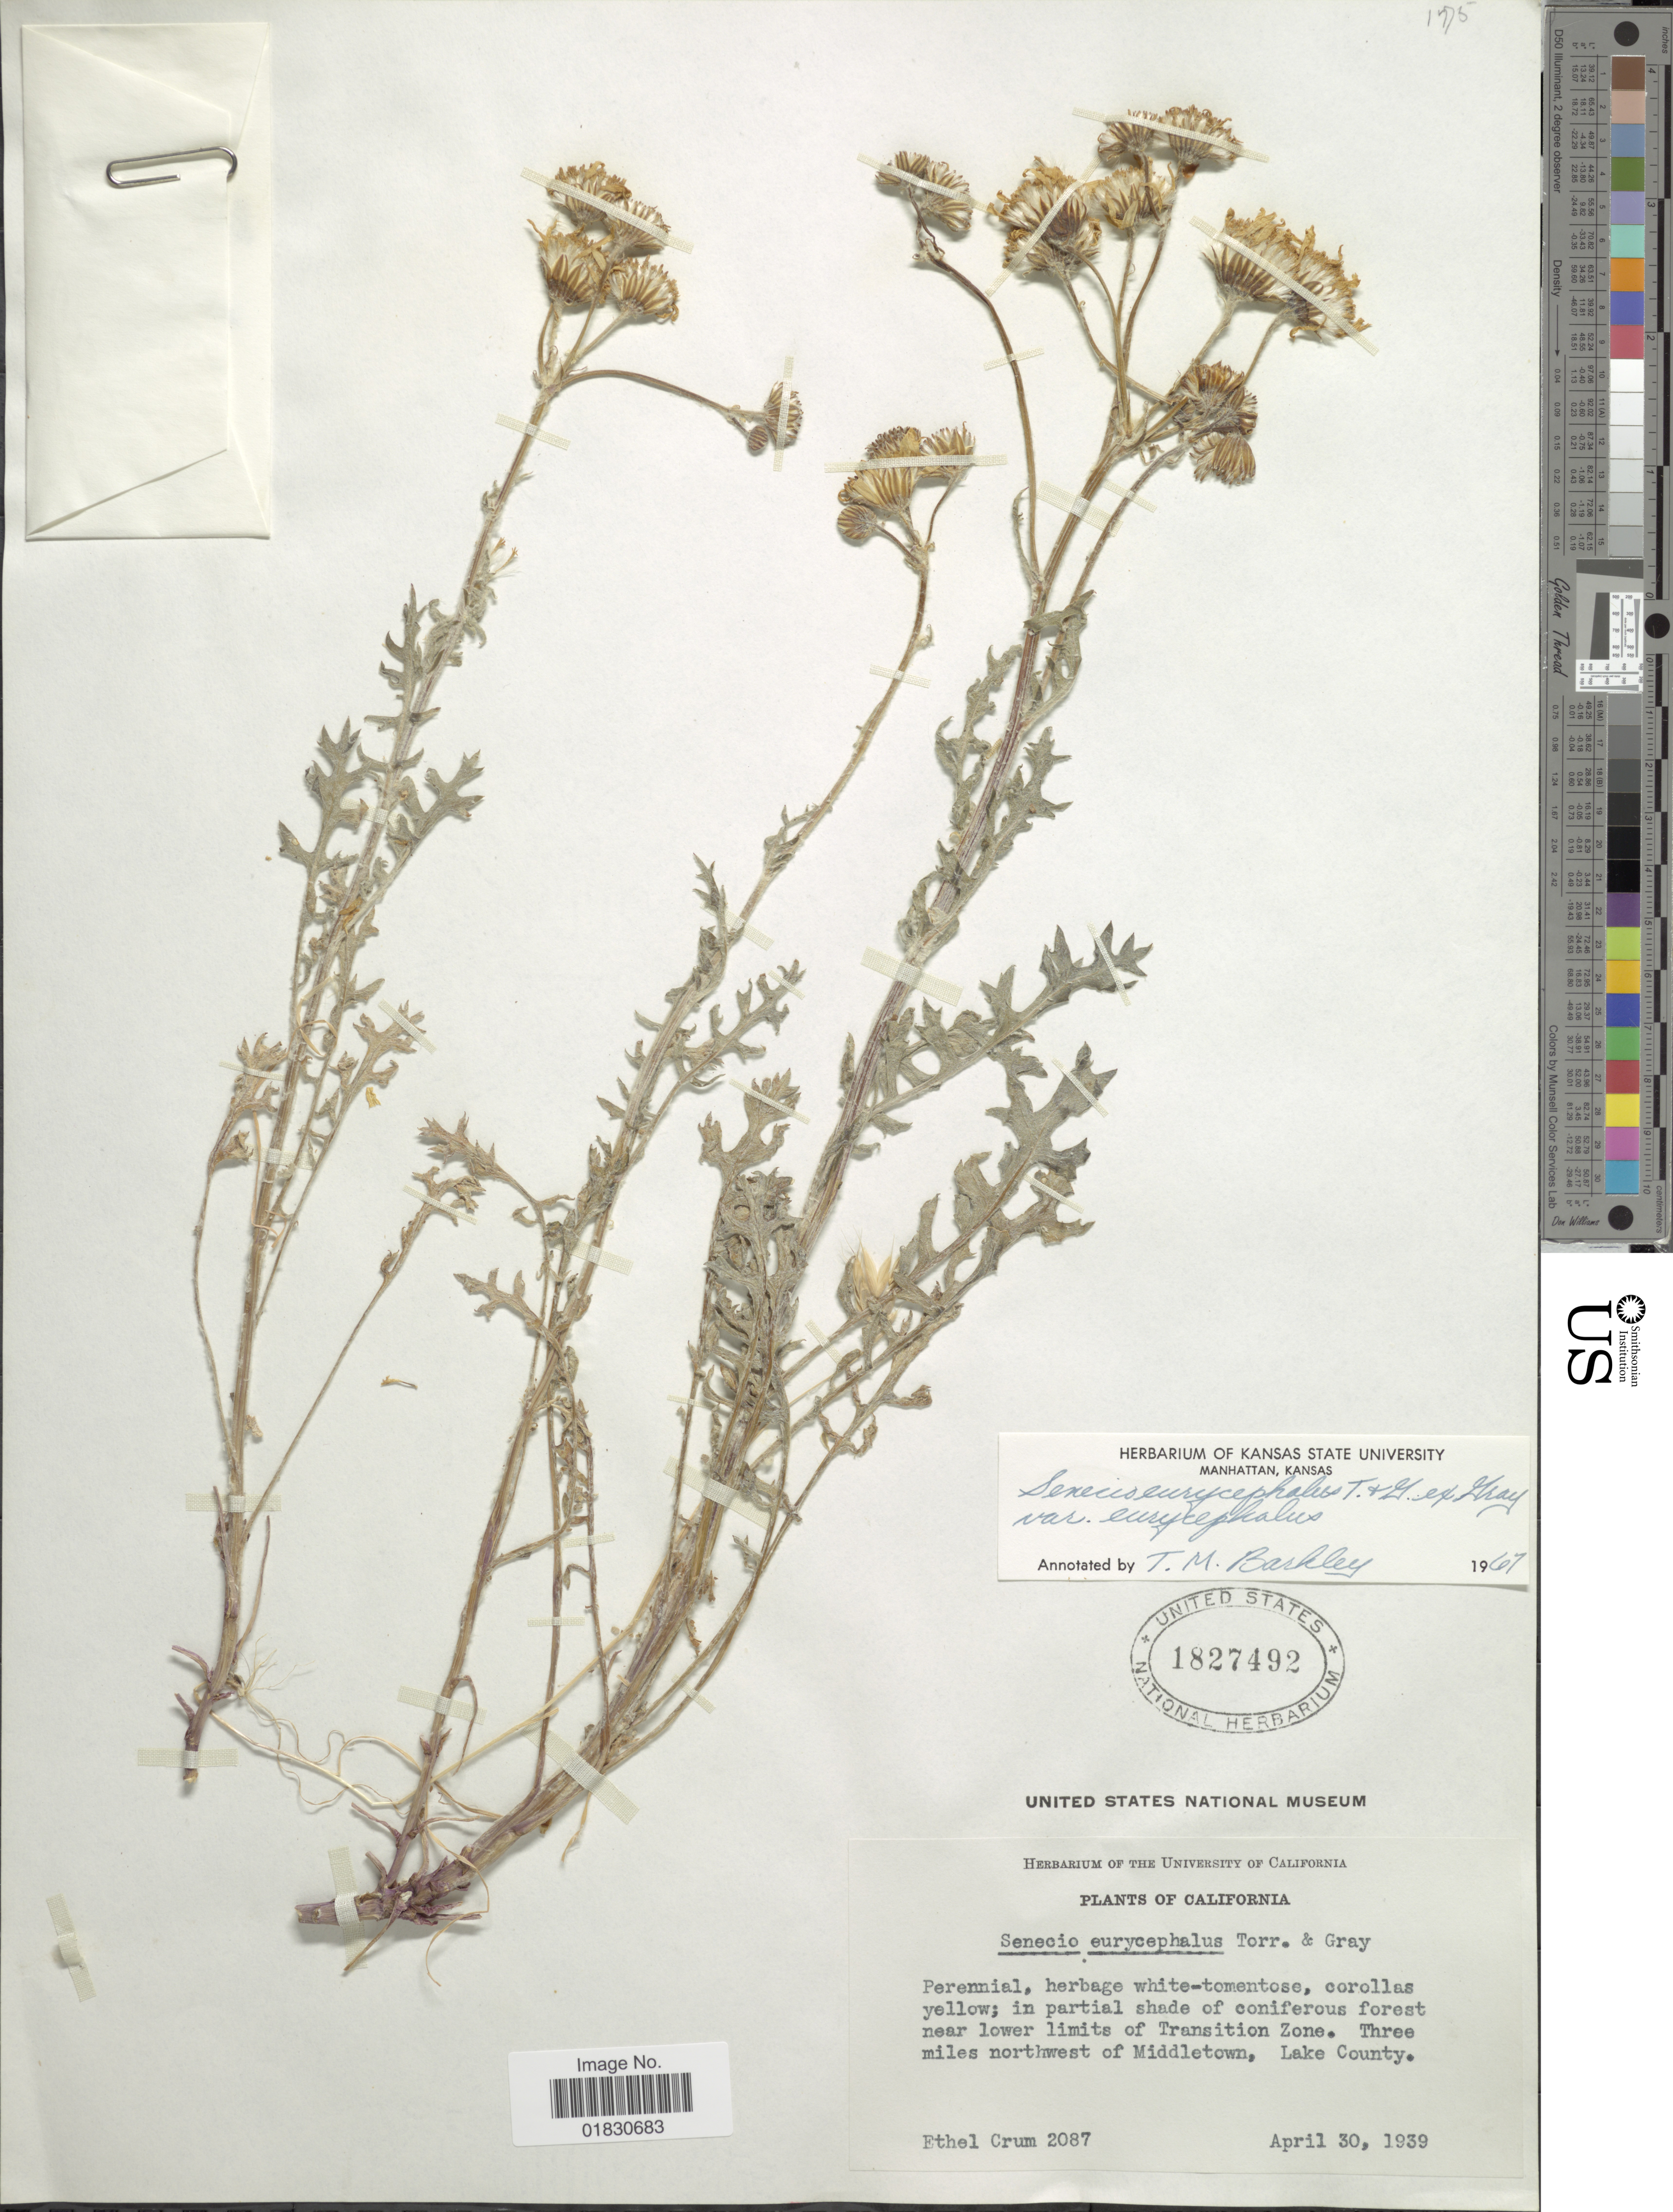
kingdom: Plantae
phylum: Tracheophyta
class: Magnoliopsida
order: Asterales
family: Asteraceae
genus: Packera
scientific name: Packera eurycephala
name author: (Torr. & A. Gray) W.A. Weber & Á. Löve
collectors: E. K. Crum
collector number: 2087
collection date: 1939-04-30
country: United States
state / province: California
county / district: Lake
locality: Near lower limits of Transition Zone, Three miles northwest of Middletown, lake County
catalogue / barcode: US 1827492